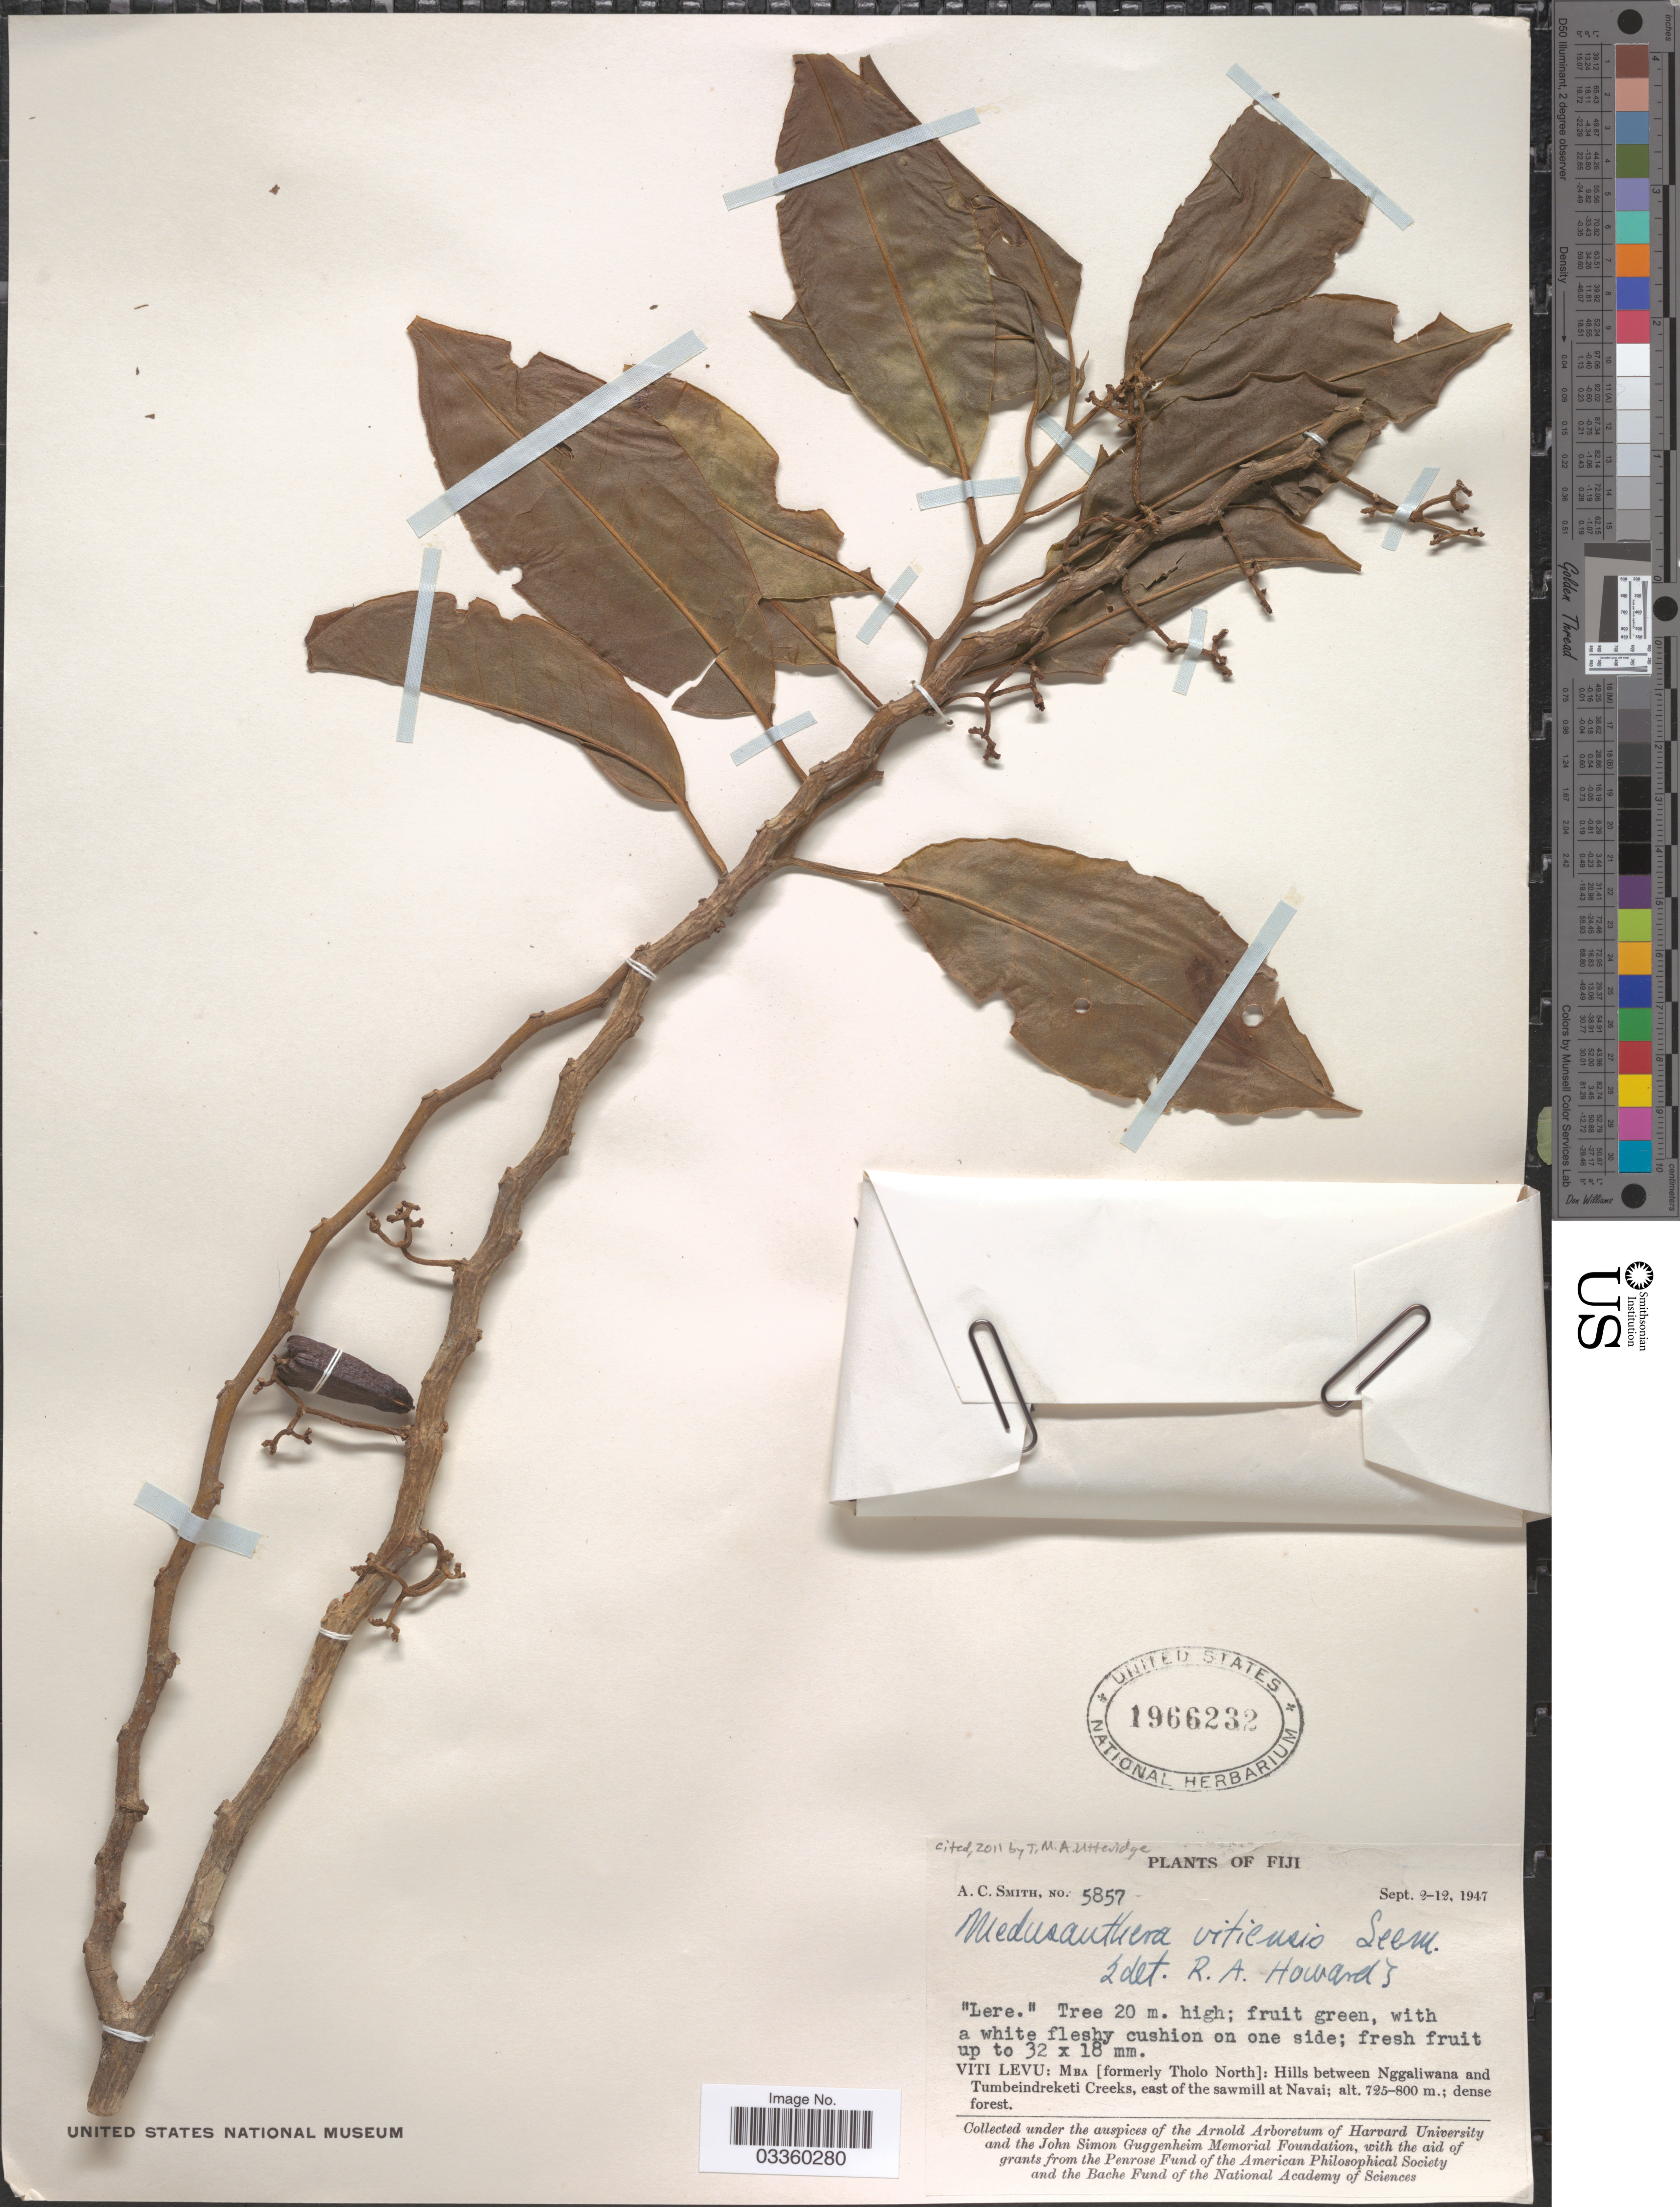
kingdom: Plantae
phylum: Tracheophyta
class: Magnoliopsida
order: Cardiopteridales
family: Stemonuraceae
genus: Medusanthera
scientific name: Medusanthera vitiensis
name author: Seem.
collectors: A. C. Smith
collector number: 5857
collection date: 1947-09-02/1947-09-12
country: Fiji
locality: Viti Levu: MBA [formerly Tholo North]: Hills between Nggaliwana and Tumbeindreketi Creeks, east of the sawmill at Navai.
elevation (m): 725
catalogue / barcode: US 1966232